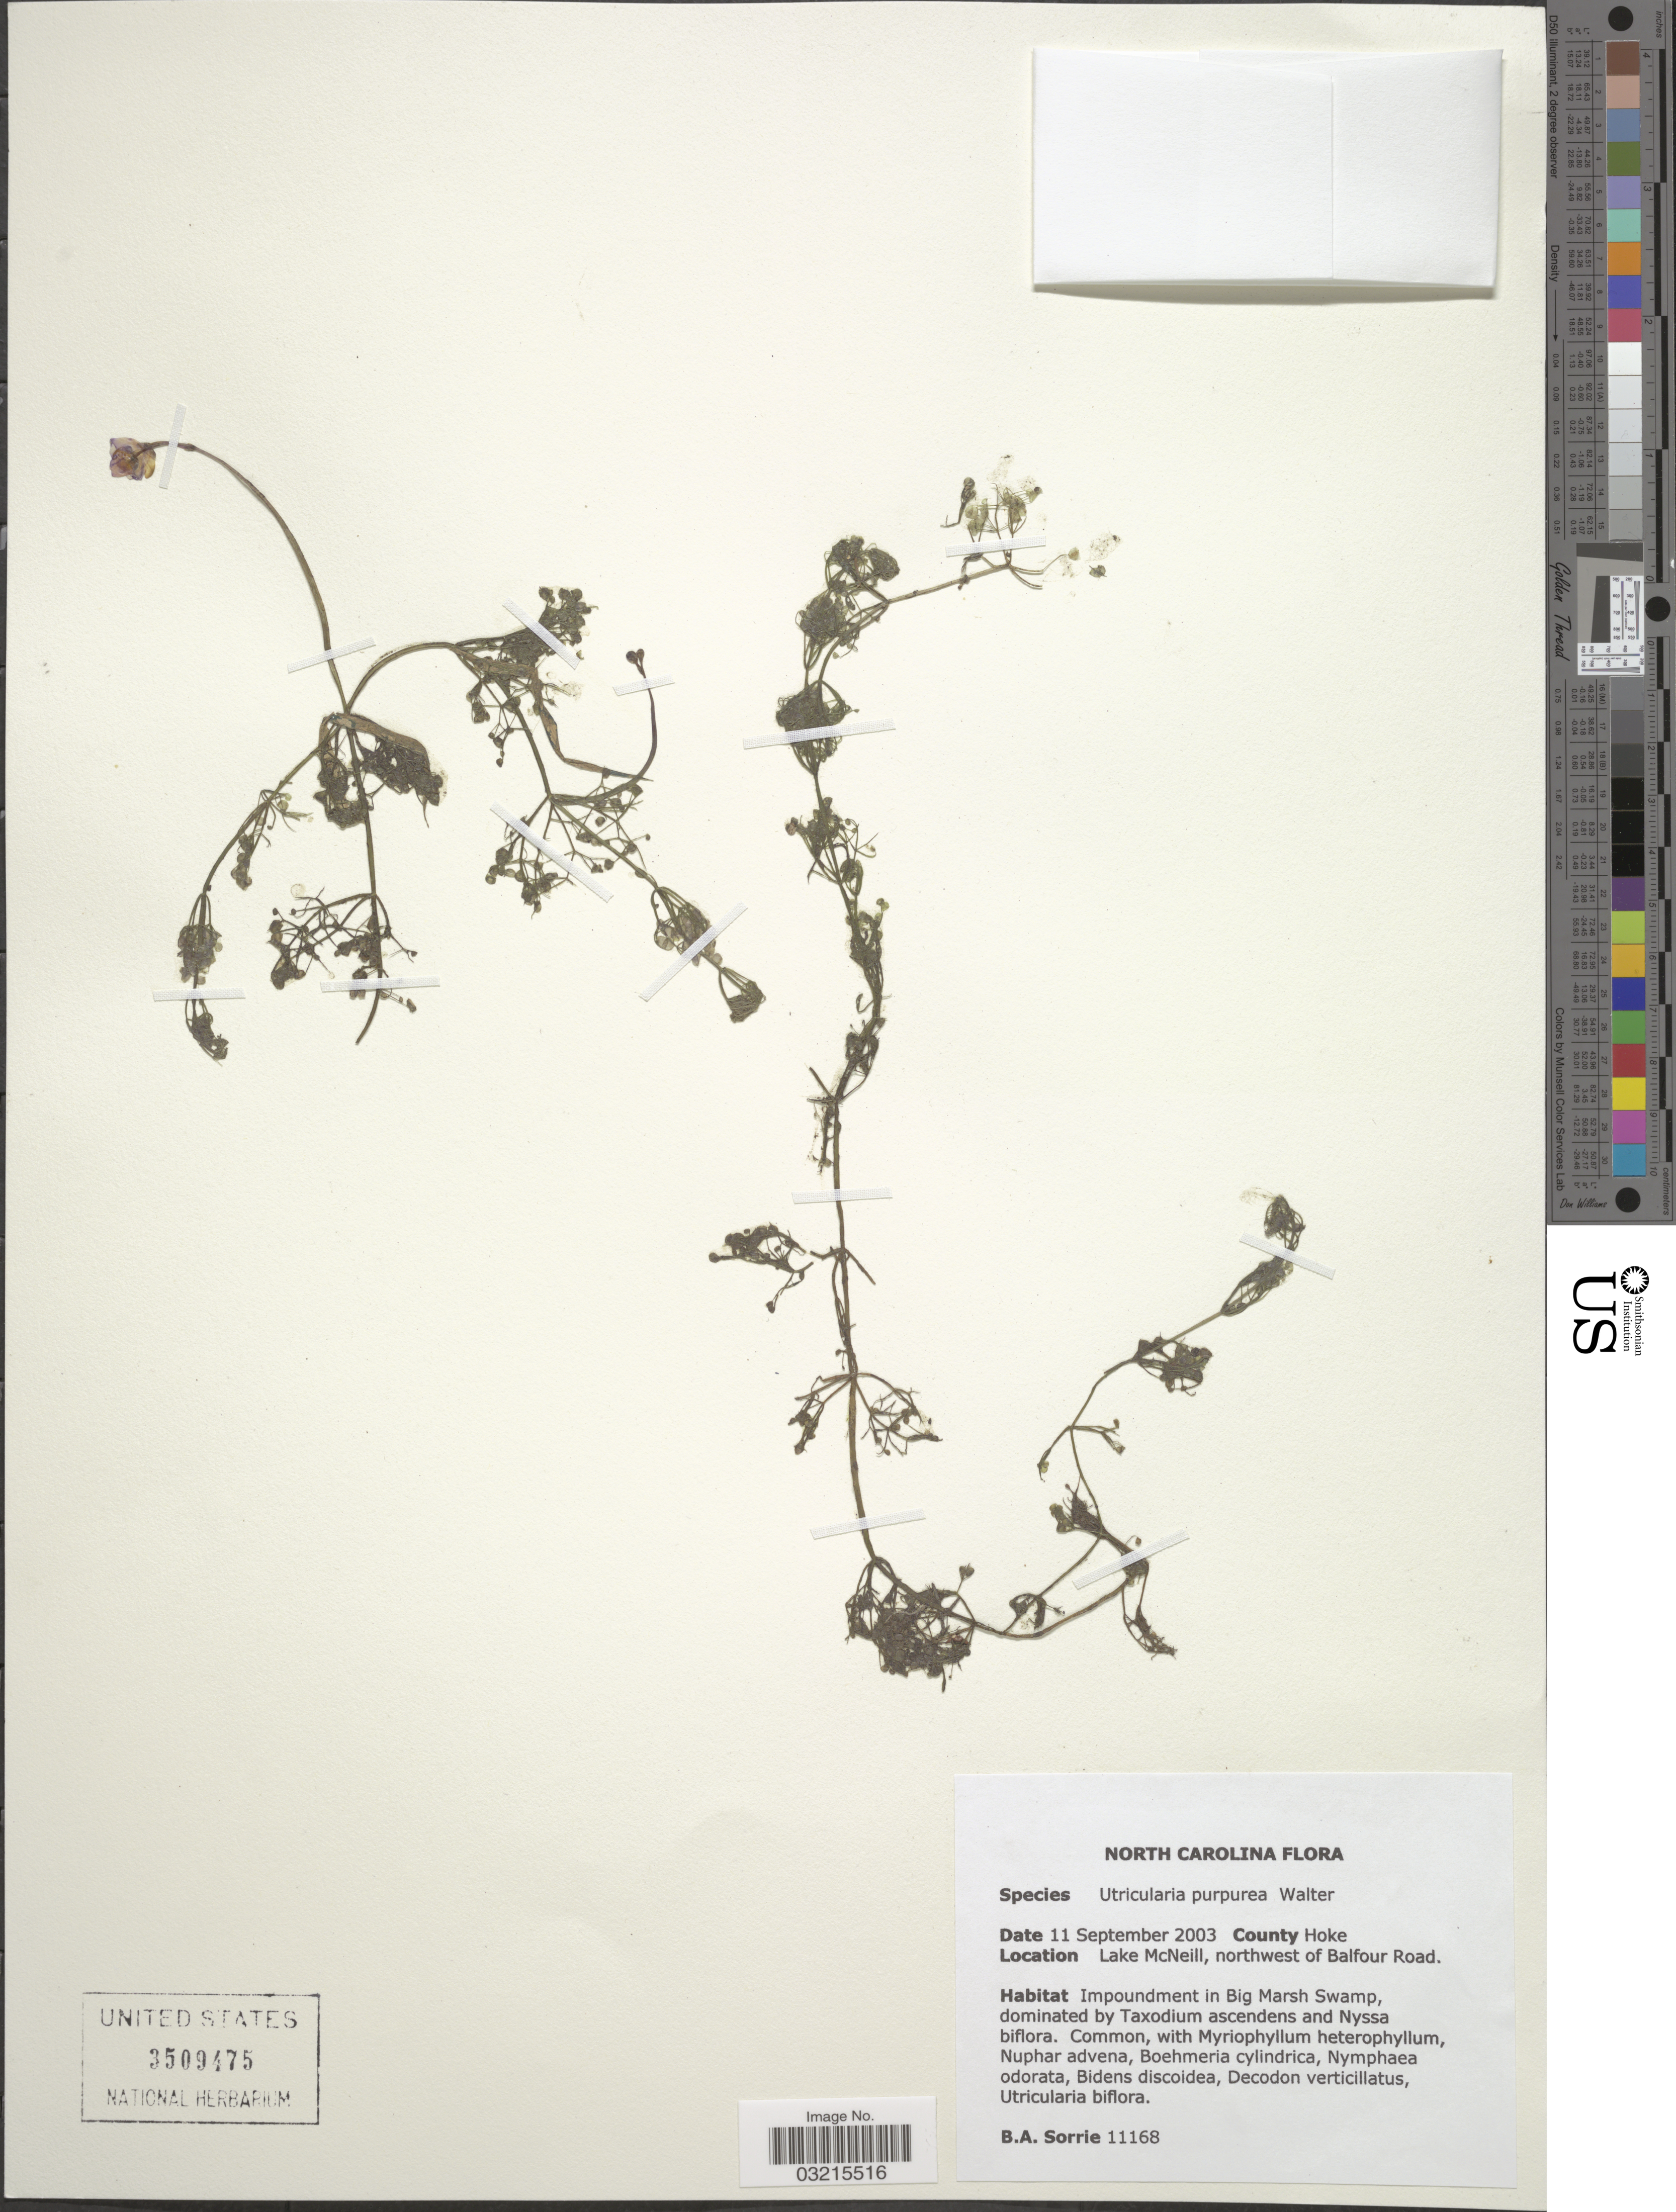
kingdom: Plantae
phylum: Tracheophyta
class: Magnoliopsida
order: Lamiales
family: Lentibulariaceae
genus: Utricularia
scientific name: Utricularia purpurea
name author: Walter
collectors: B. Sorrie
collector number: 11168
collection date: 2003-09-11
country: United States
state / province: North Carolina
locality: County Hoke. Lake McNeill, northwest of Balfour Road.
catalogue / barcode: US 3509475